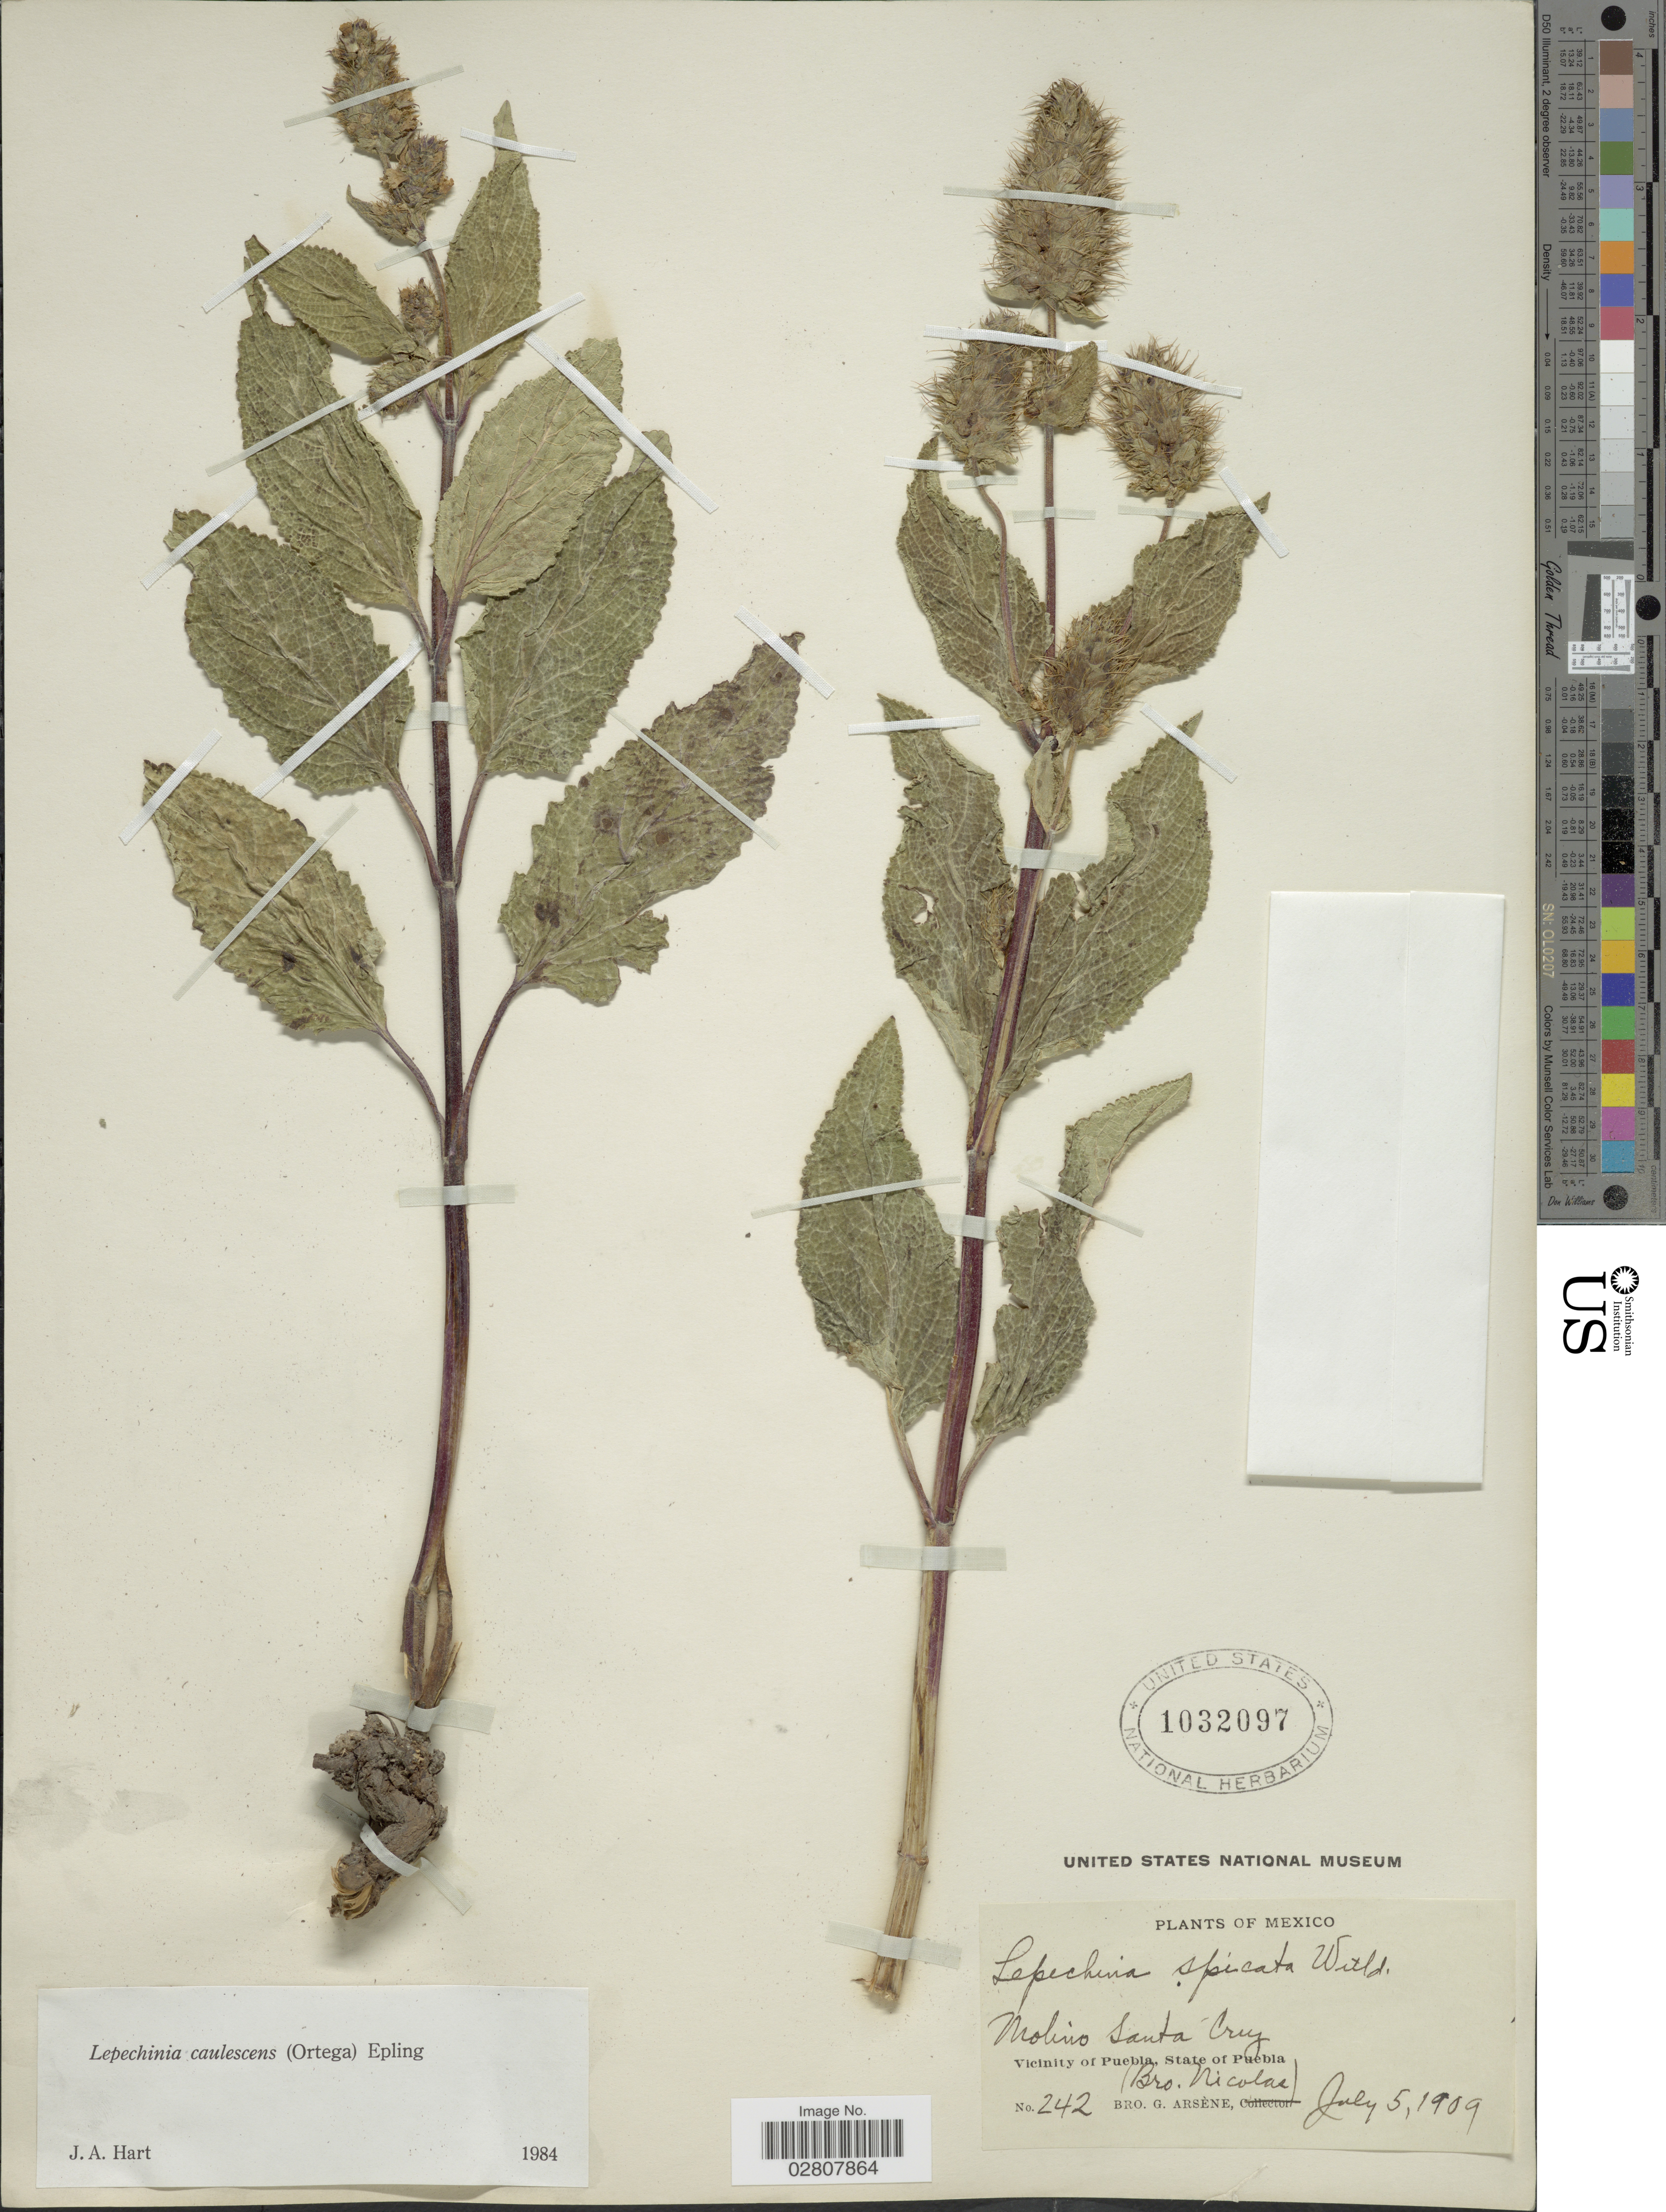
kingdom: Plantae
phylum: Tracheophyta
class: Magnoliopsida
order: Lamiales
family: Lamiaceae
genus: Lepechinia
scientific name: Lepechinia caulescens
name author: (Ortega) Epling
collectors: Bro. G. Arsène & Bro. Nicolas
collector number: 242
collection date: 1909-07-05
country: Mexico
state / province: Puebla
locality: Molino Santa Cruz. Vicinity of Puebla.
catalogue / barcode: US 1032097